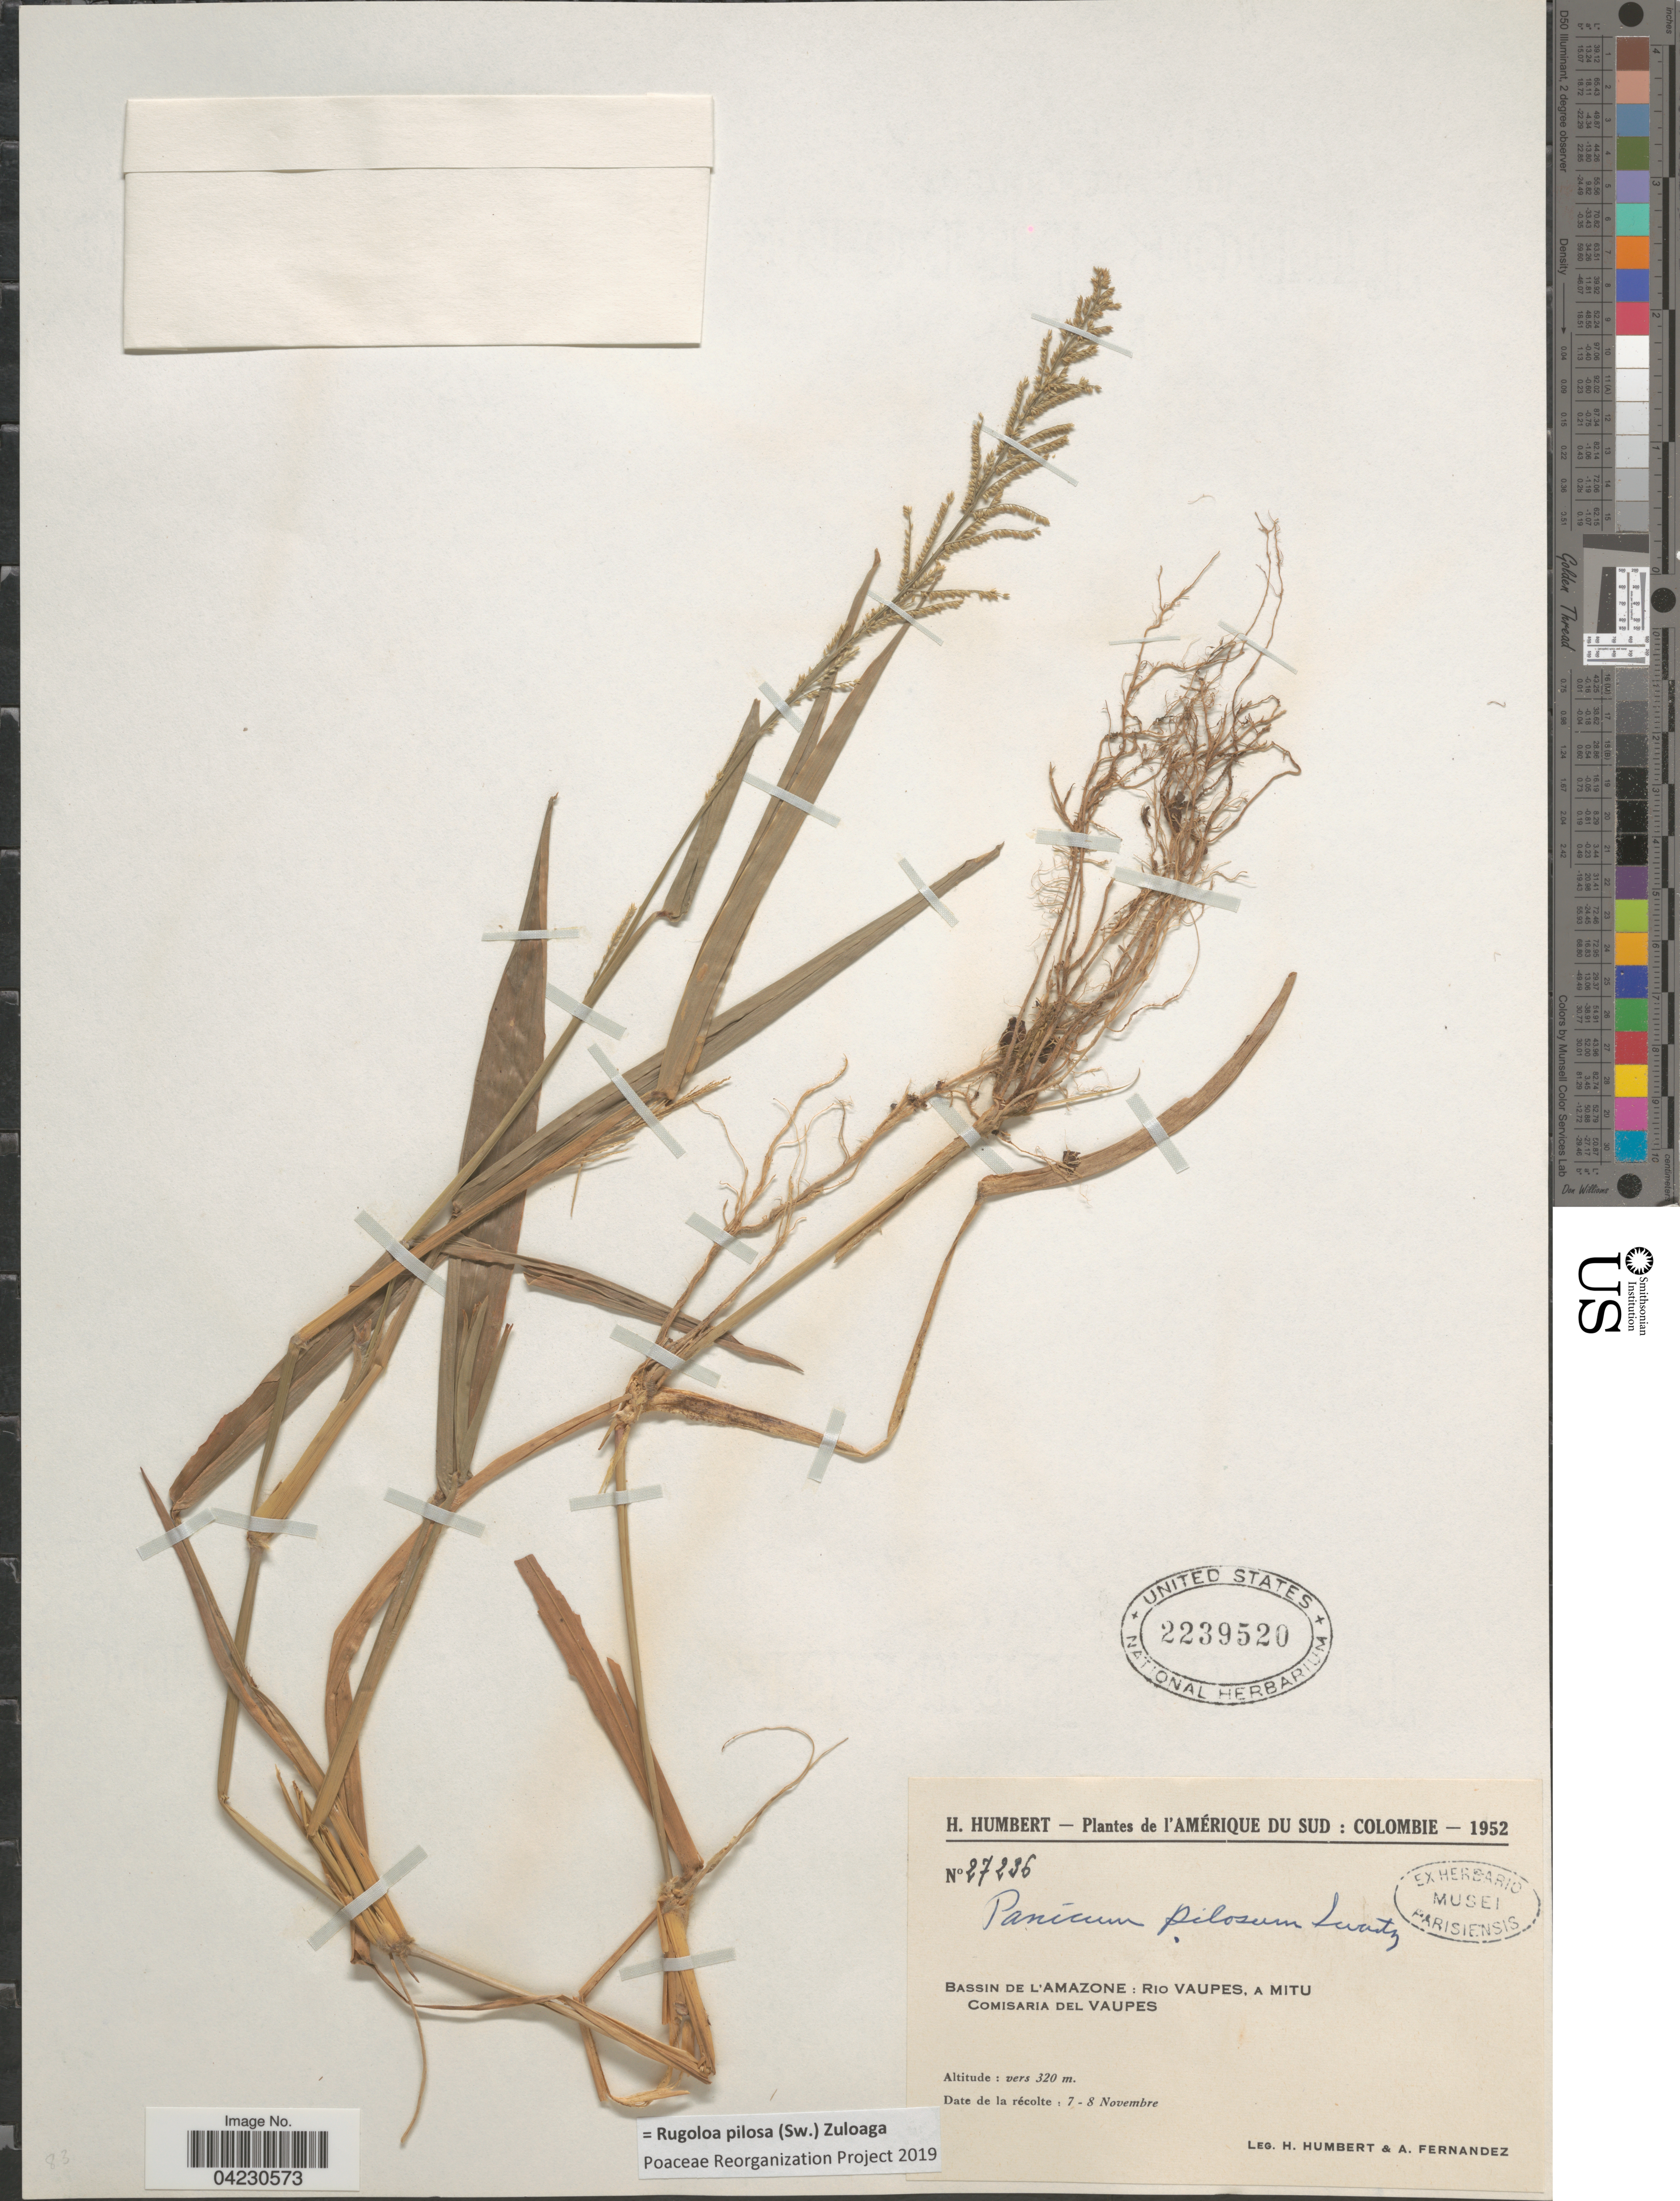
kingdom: Plantae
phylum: Tracheophyta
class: Liliopsida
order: Poales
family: Poaceae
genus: Rugoloa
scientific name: Rugoloa pilosa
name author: (Sw.) Zuloaga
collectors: H. Humbert & A. Fernandez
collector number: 27236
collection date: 1952-11-07/1952-11-08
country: Colombia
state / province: Vaupés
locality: L'Amérique du Sud : Colombie. Bassin de l'Amazone : Rio Vaupes, a Mitu. Comisaria del Vaupes.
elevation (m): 320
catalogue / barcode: US 2239520